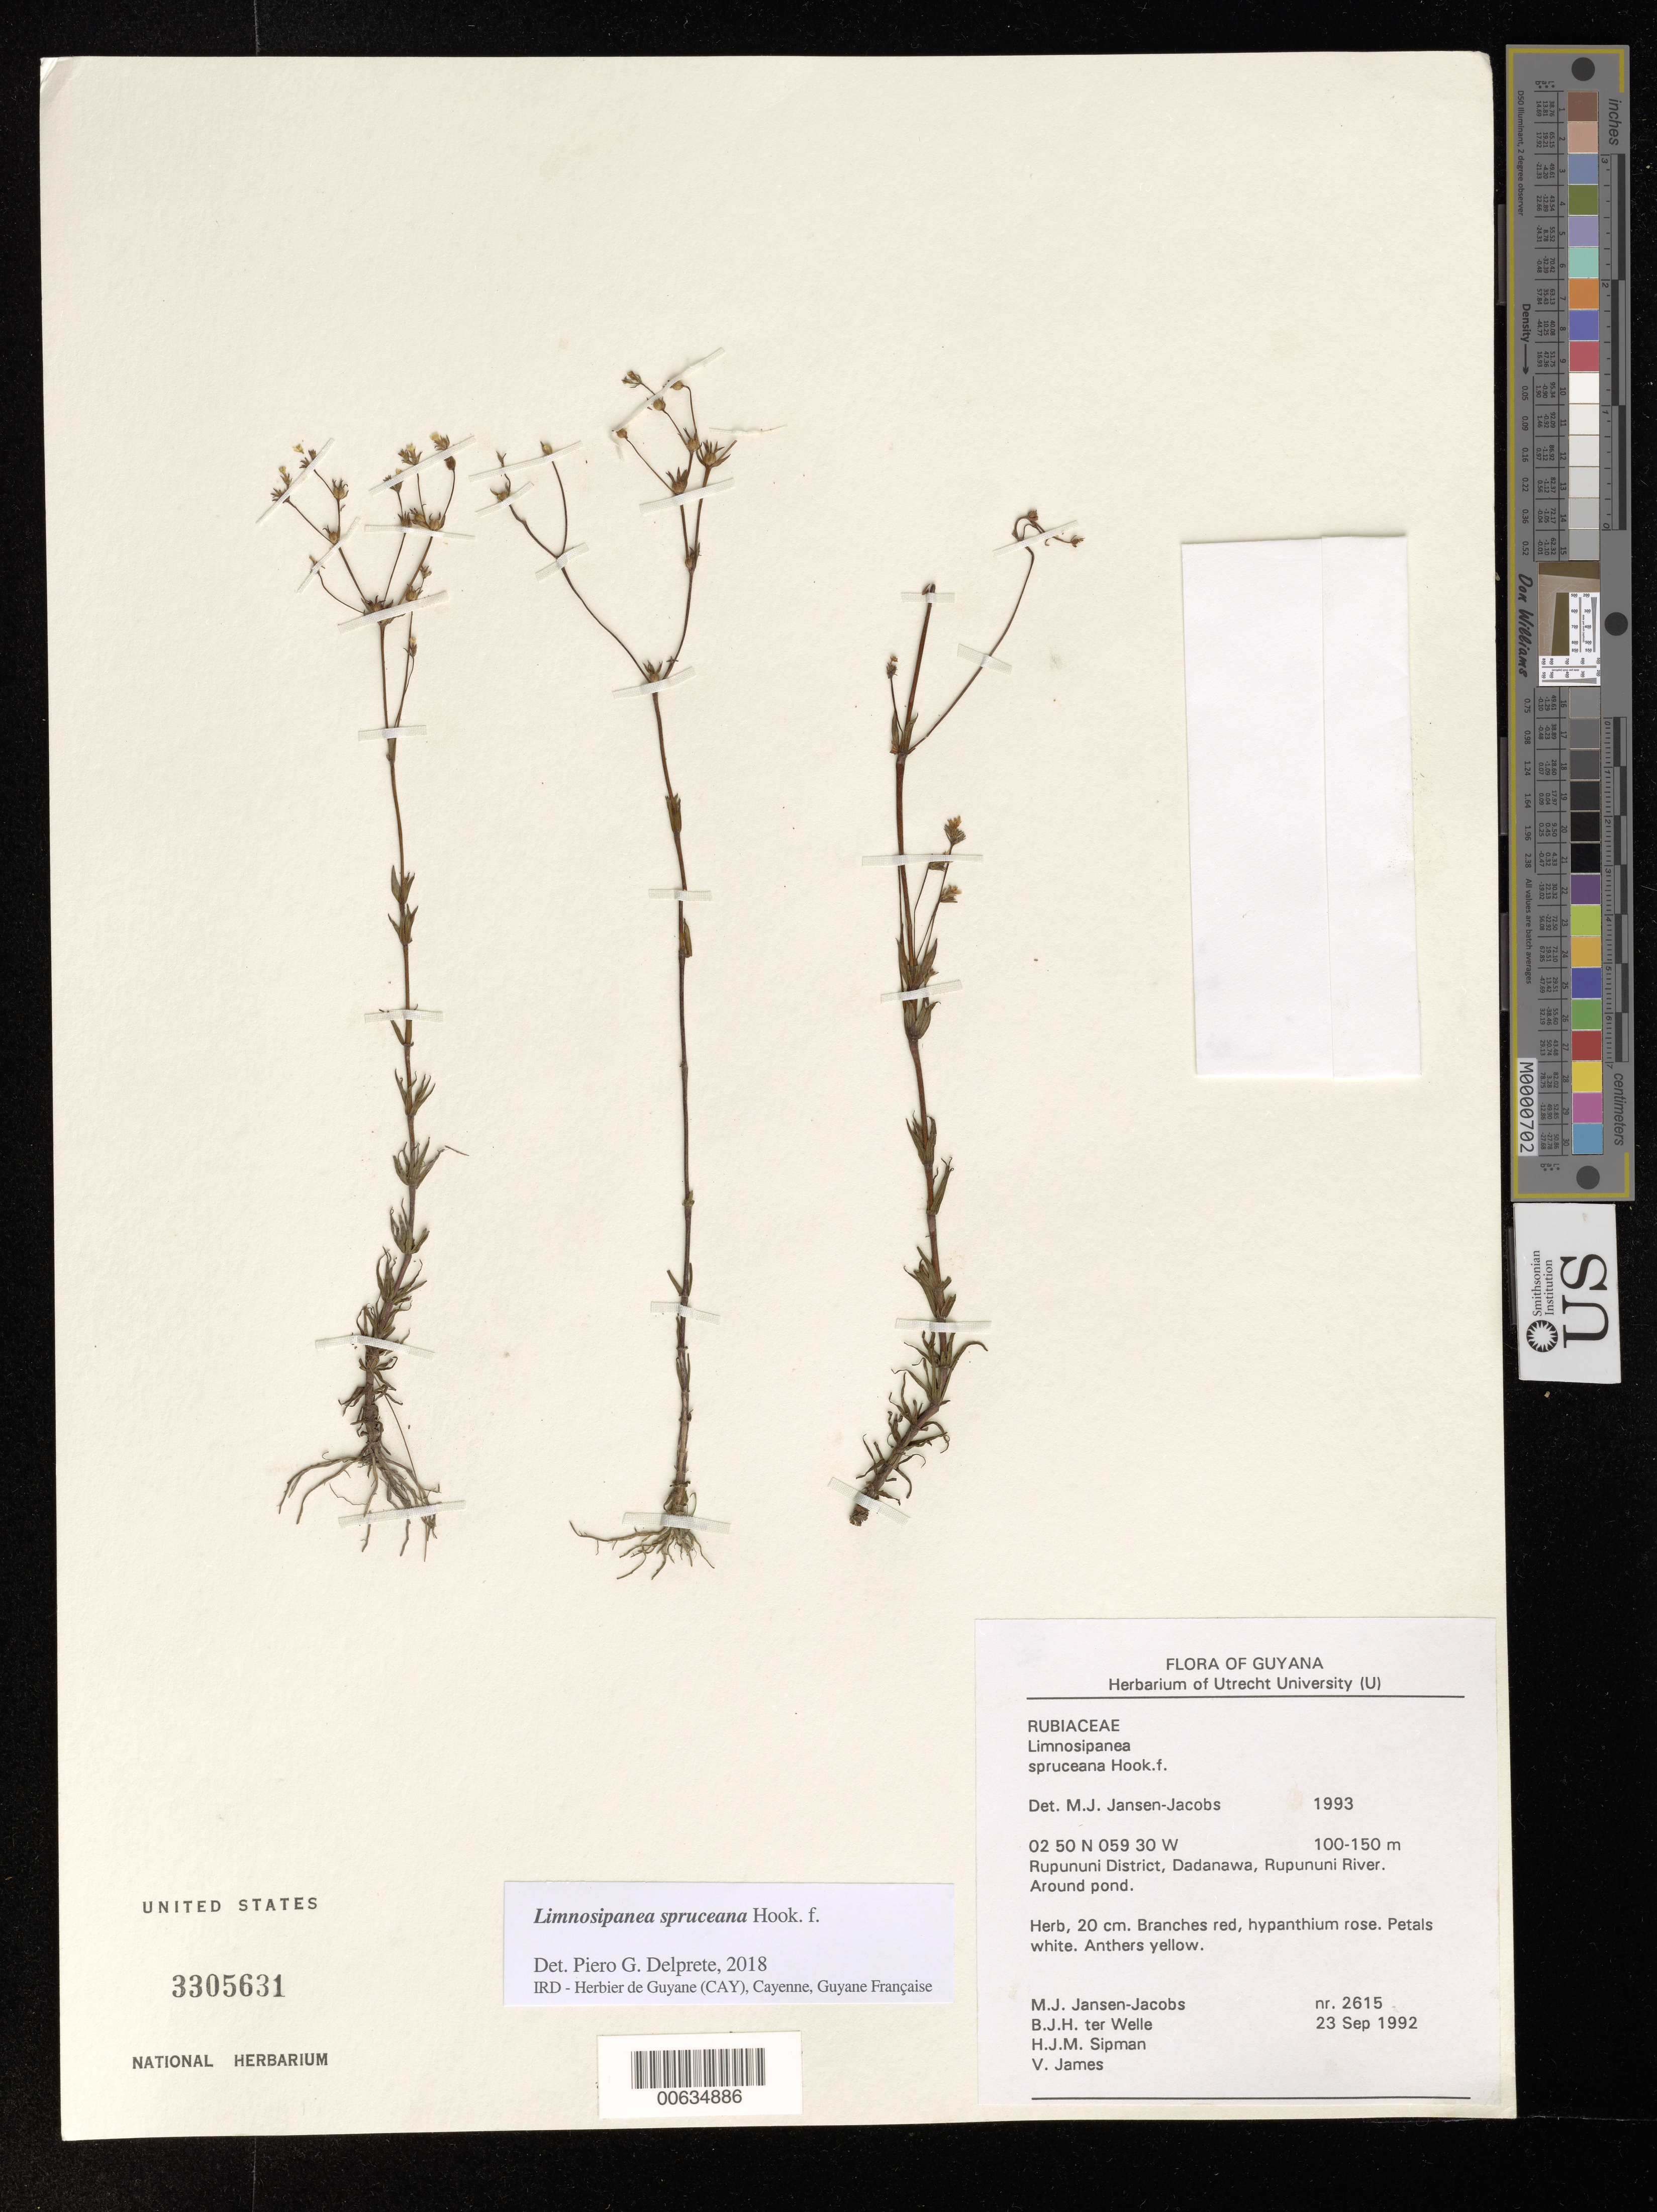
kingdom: Plantae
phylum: Tracheophyta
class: Magnoliopsida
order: Gentianales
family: Rubiaceae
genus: Limnosipanea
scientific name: Limnosipanea spruceana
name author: Hook. f.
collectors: M. J. Jansen-Jacobs, B. Welle, H. J. M. Sipman & V. James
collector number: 2615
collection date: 1992-09-23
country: Guyana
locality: Rupununi District, Dadanawa, Rupununi River. Around pond.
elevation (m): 100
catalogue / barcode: US 3305631